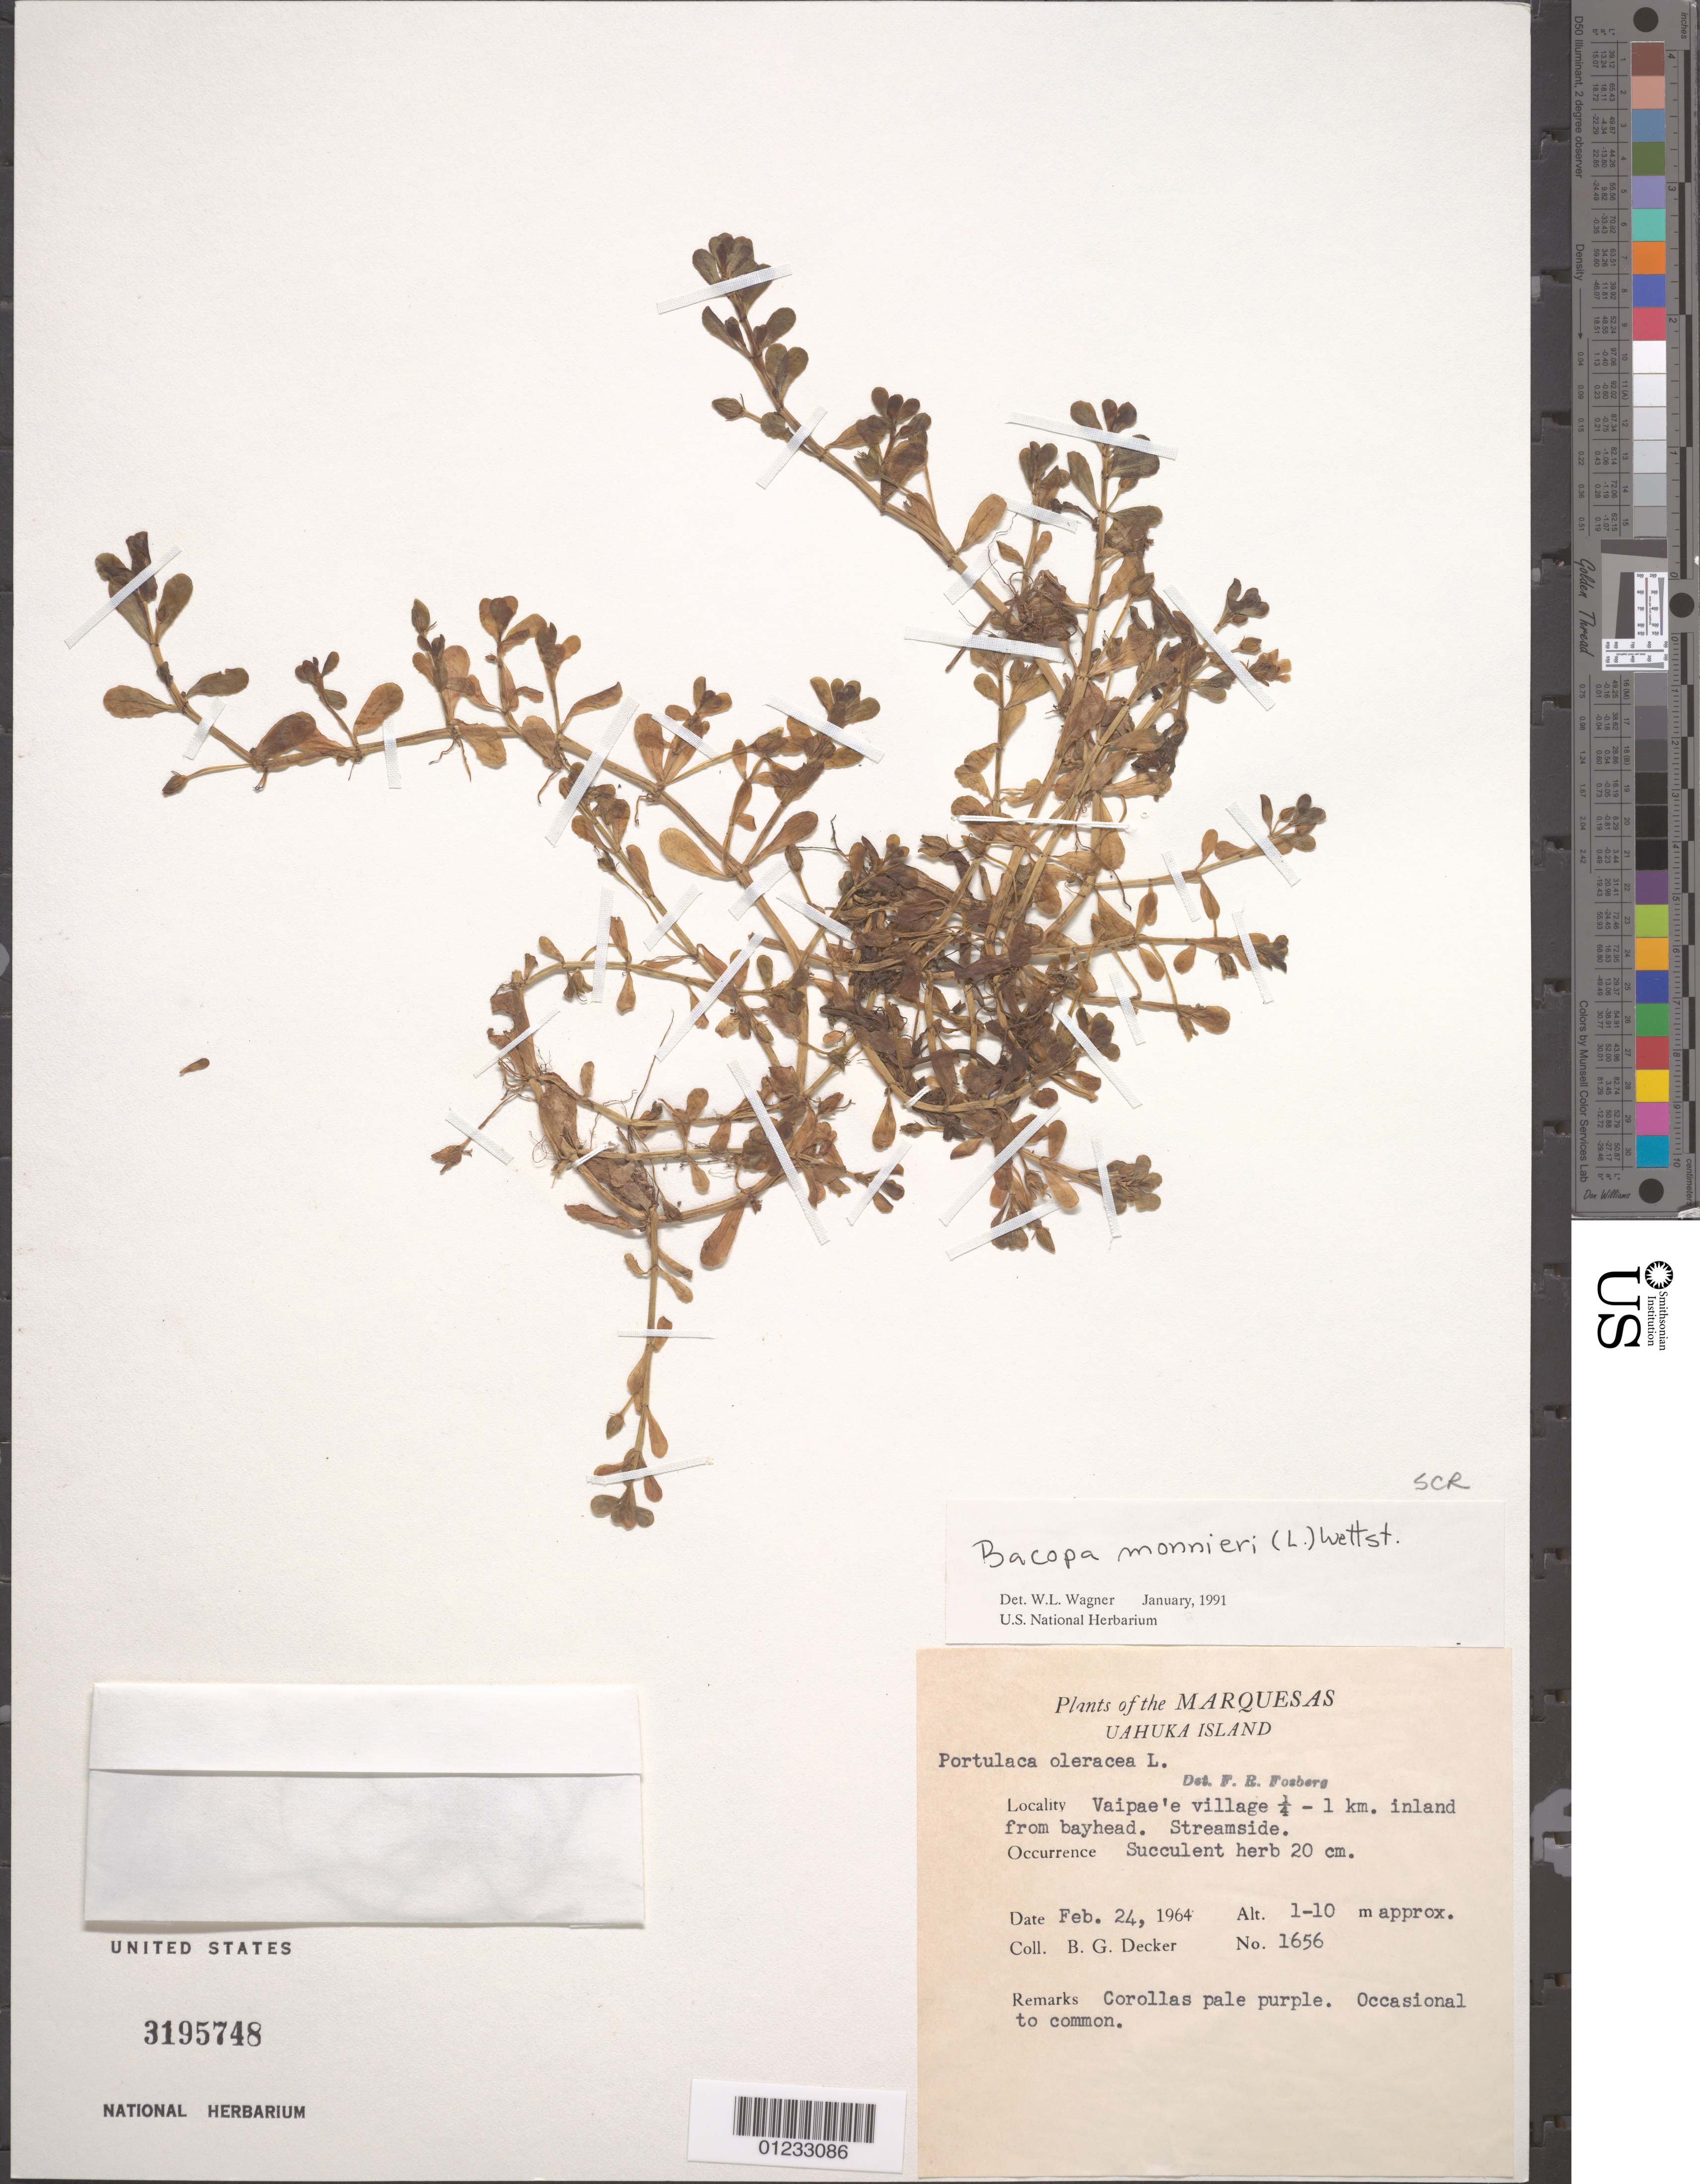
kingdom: Plantae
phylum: Tracheophyta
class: Magnoliopsida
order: Lamiales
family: Plantaginaceae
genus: Bacopa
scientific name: Bacopa monnieri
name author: (L.) Wettst.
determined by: Wagner, W. L., (BOT), Smithsonian Institution - National Museum of Natural History (UNITED STATES)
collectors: B. G. Decker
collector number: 1656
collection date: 1964-02-24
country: French Polynesia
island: Ua Huka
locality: Vaipae'e village, 0.25-1 km inland from bayhead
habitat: Streamside, occasional to common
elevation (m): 1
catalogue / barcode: US 3195748